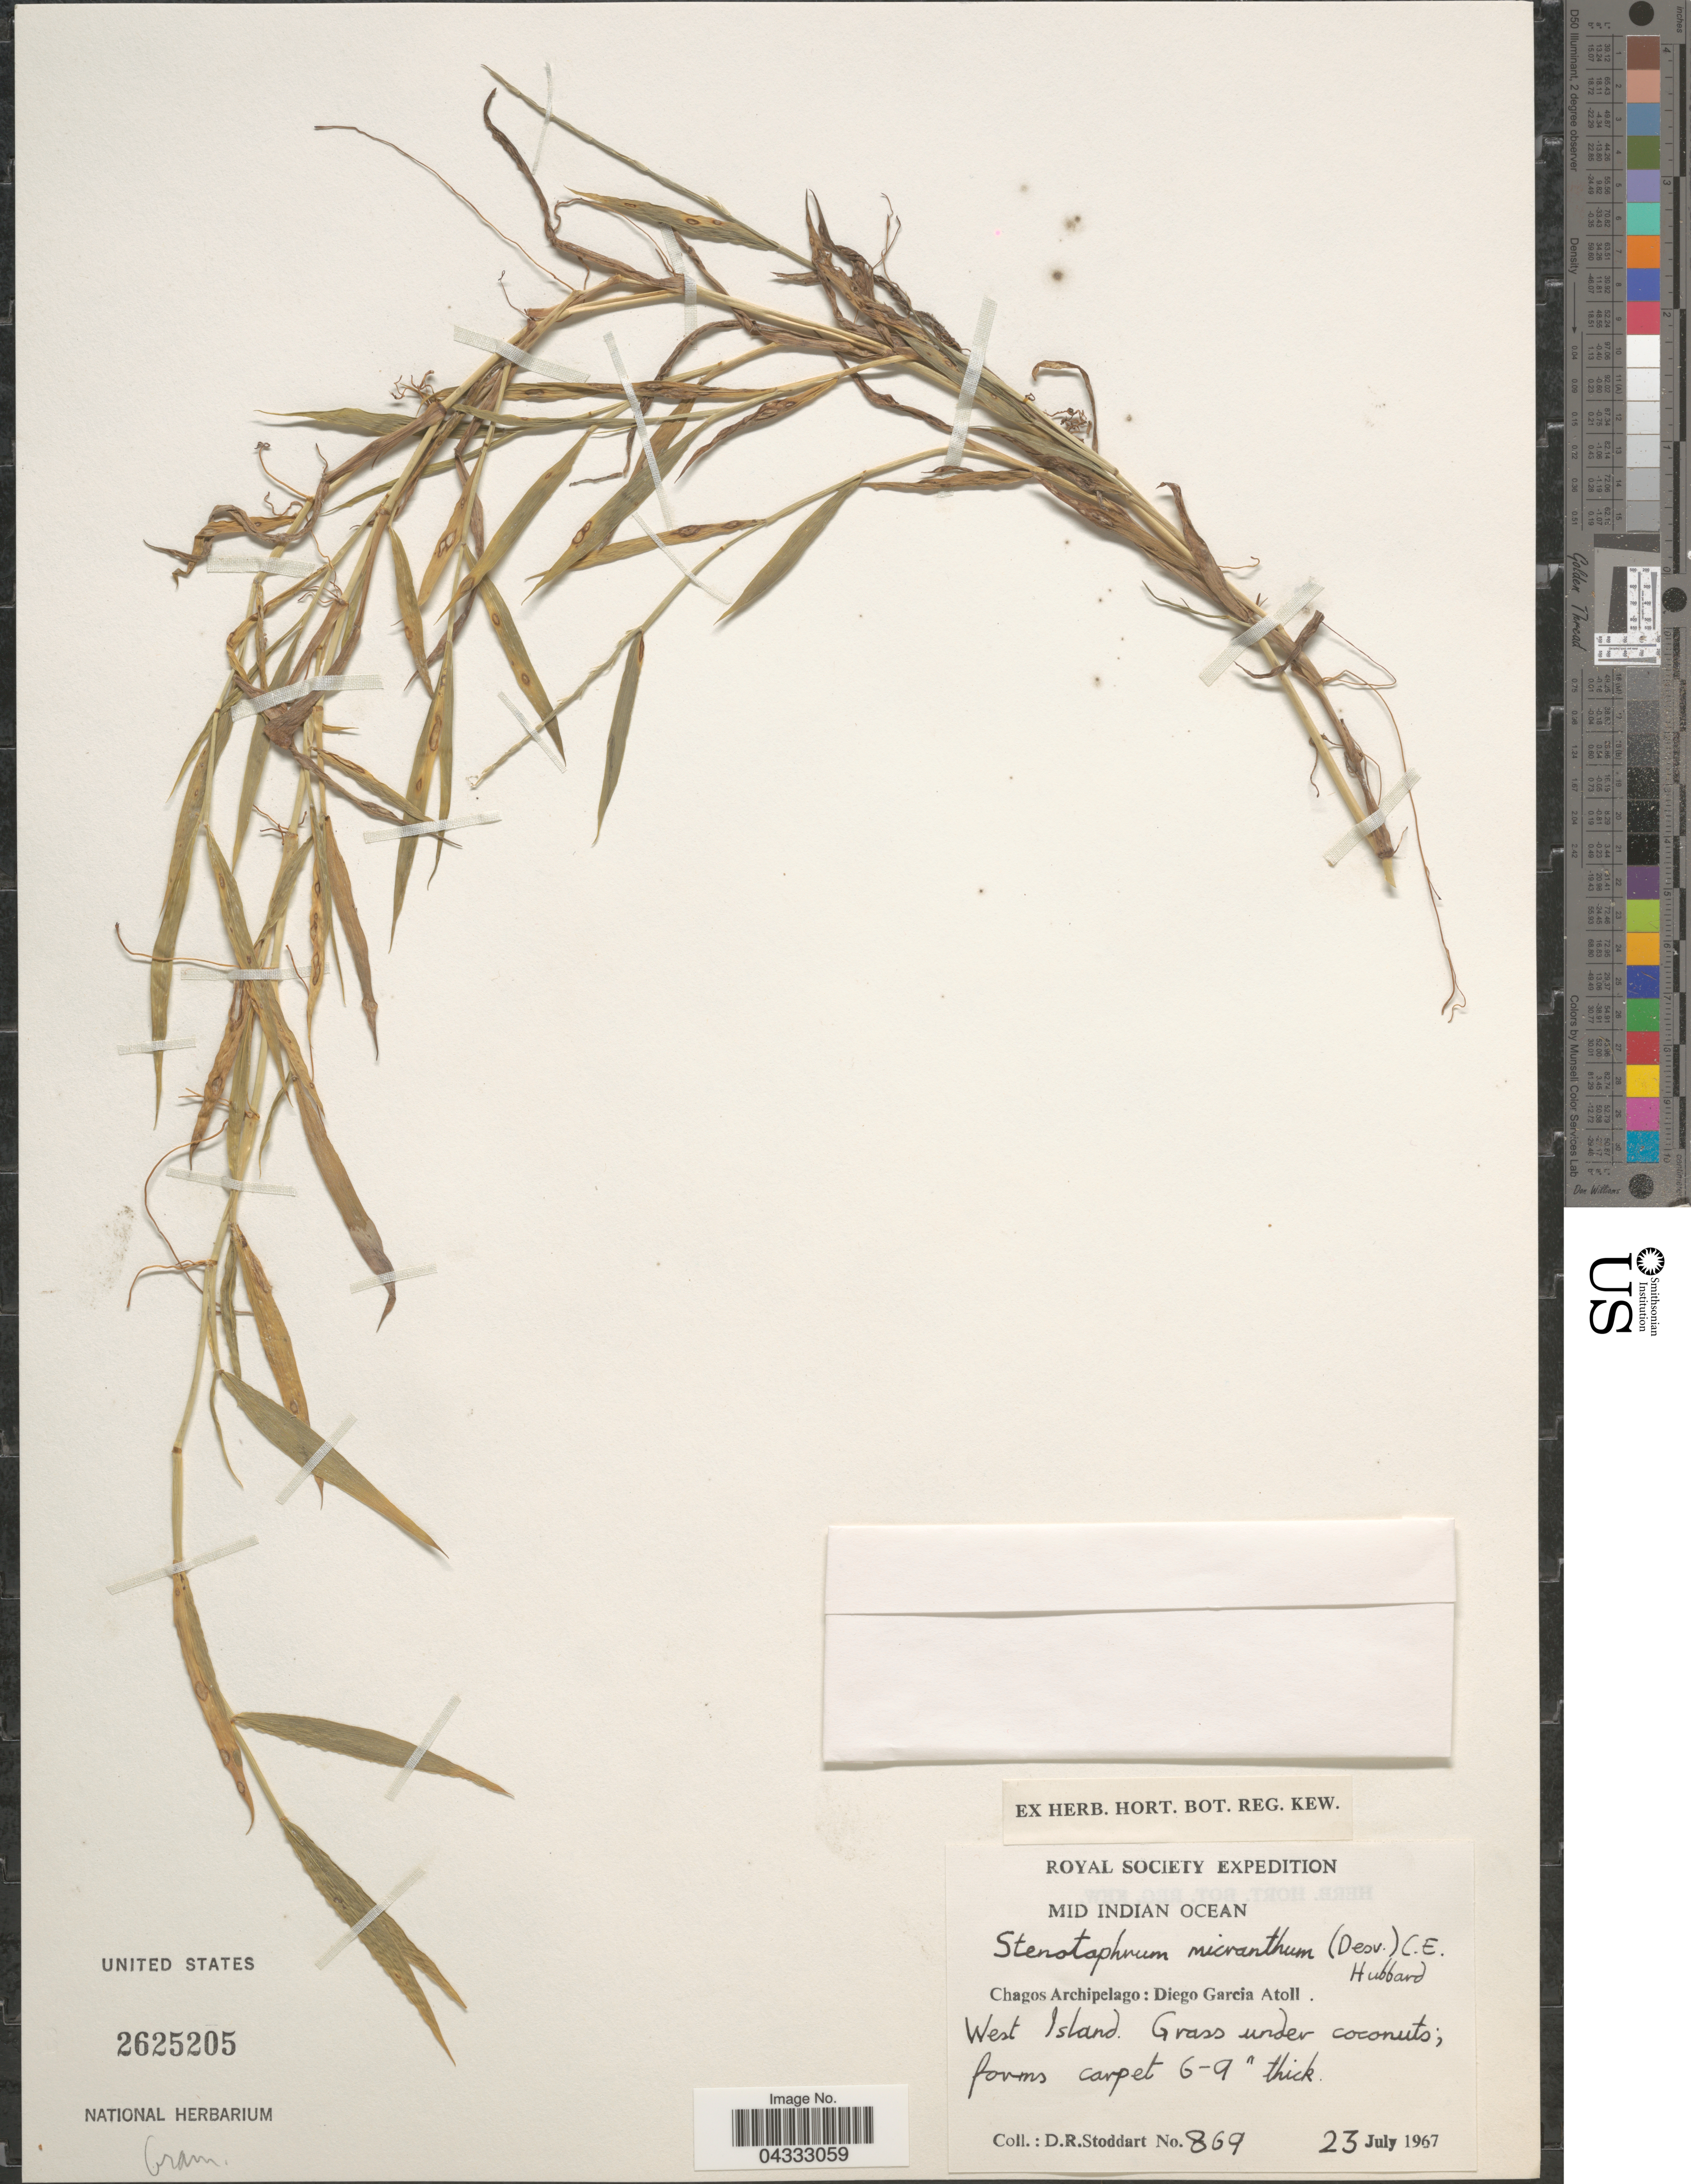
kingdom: Plantae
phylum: Tracheophyta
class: Liliopsida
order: Poales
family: Poaceae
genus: Stenotaphrum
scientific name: Stenotaphrum micranthum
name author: (Desv.) C.E. Hubb.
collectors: D. R. Stoddart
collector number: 869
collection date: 1967-07-23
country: British Indian Ocean Territory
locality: Royal Society Expedition. Mid Indian Ocean. Chagos Archipelago: Diego Garcia Atoll. West Island.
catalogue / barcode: US 2625205